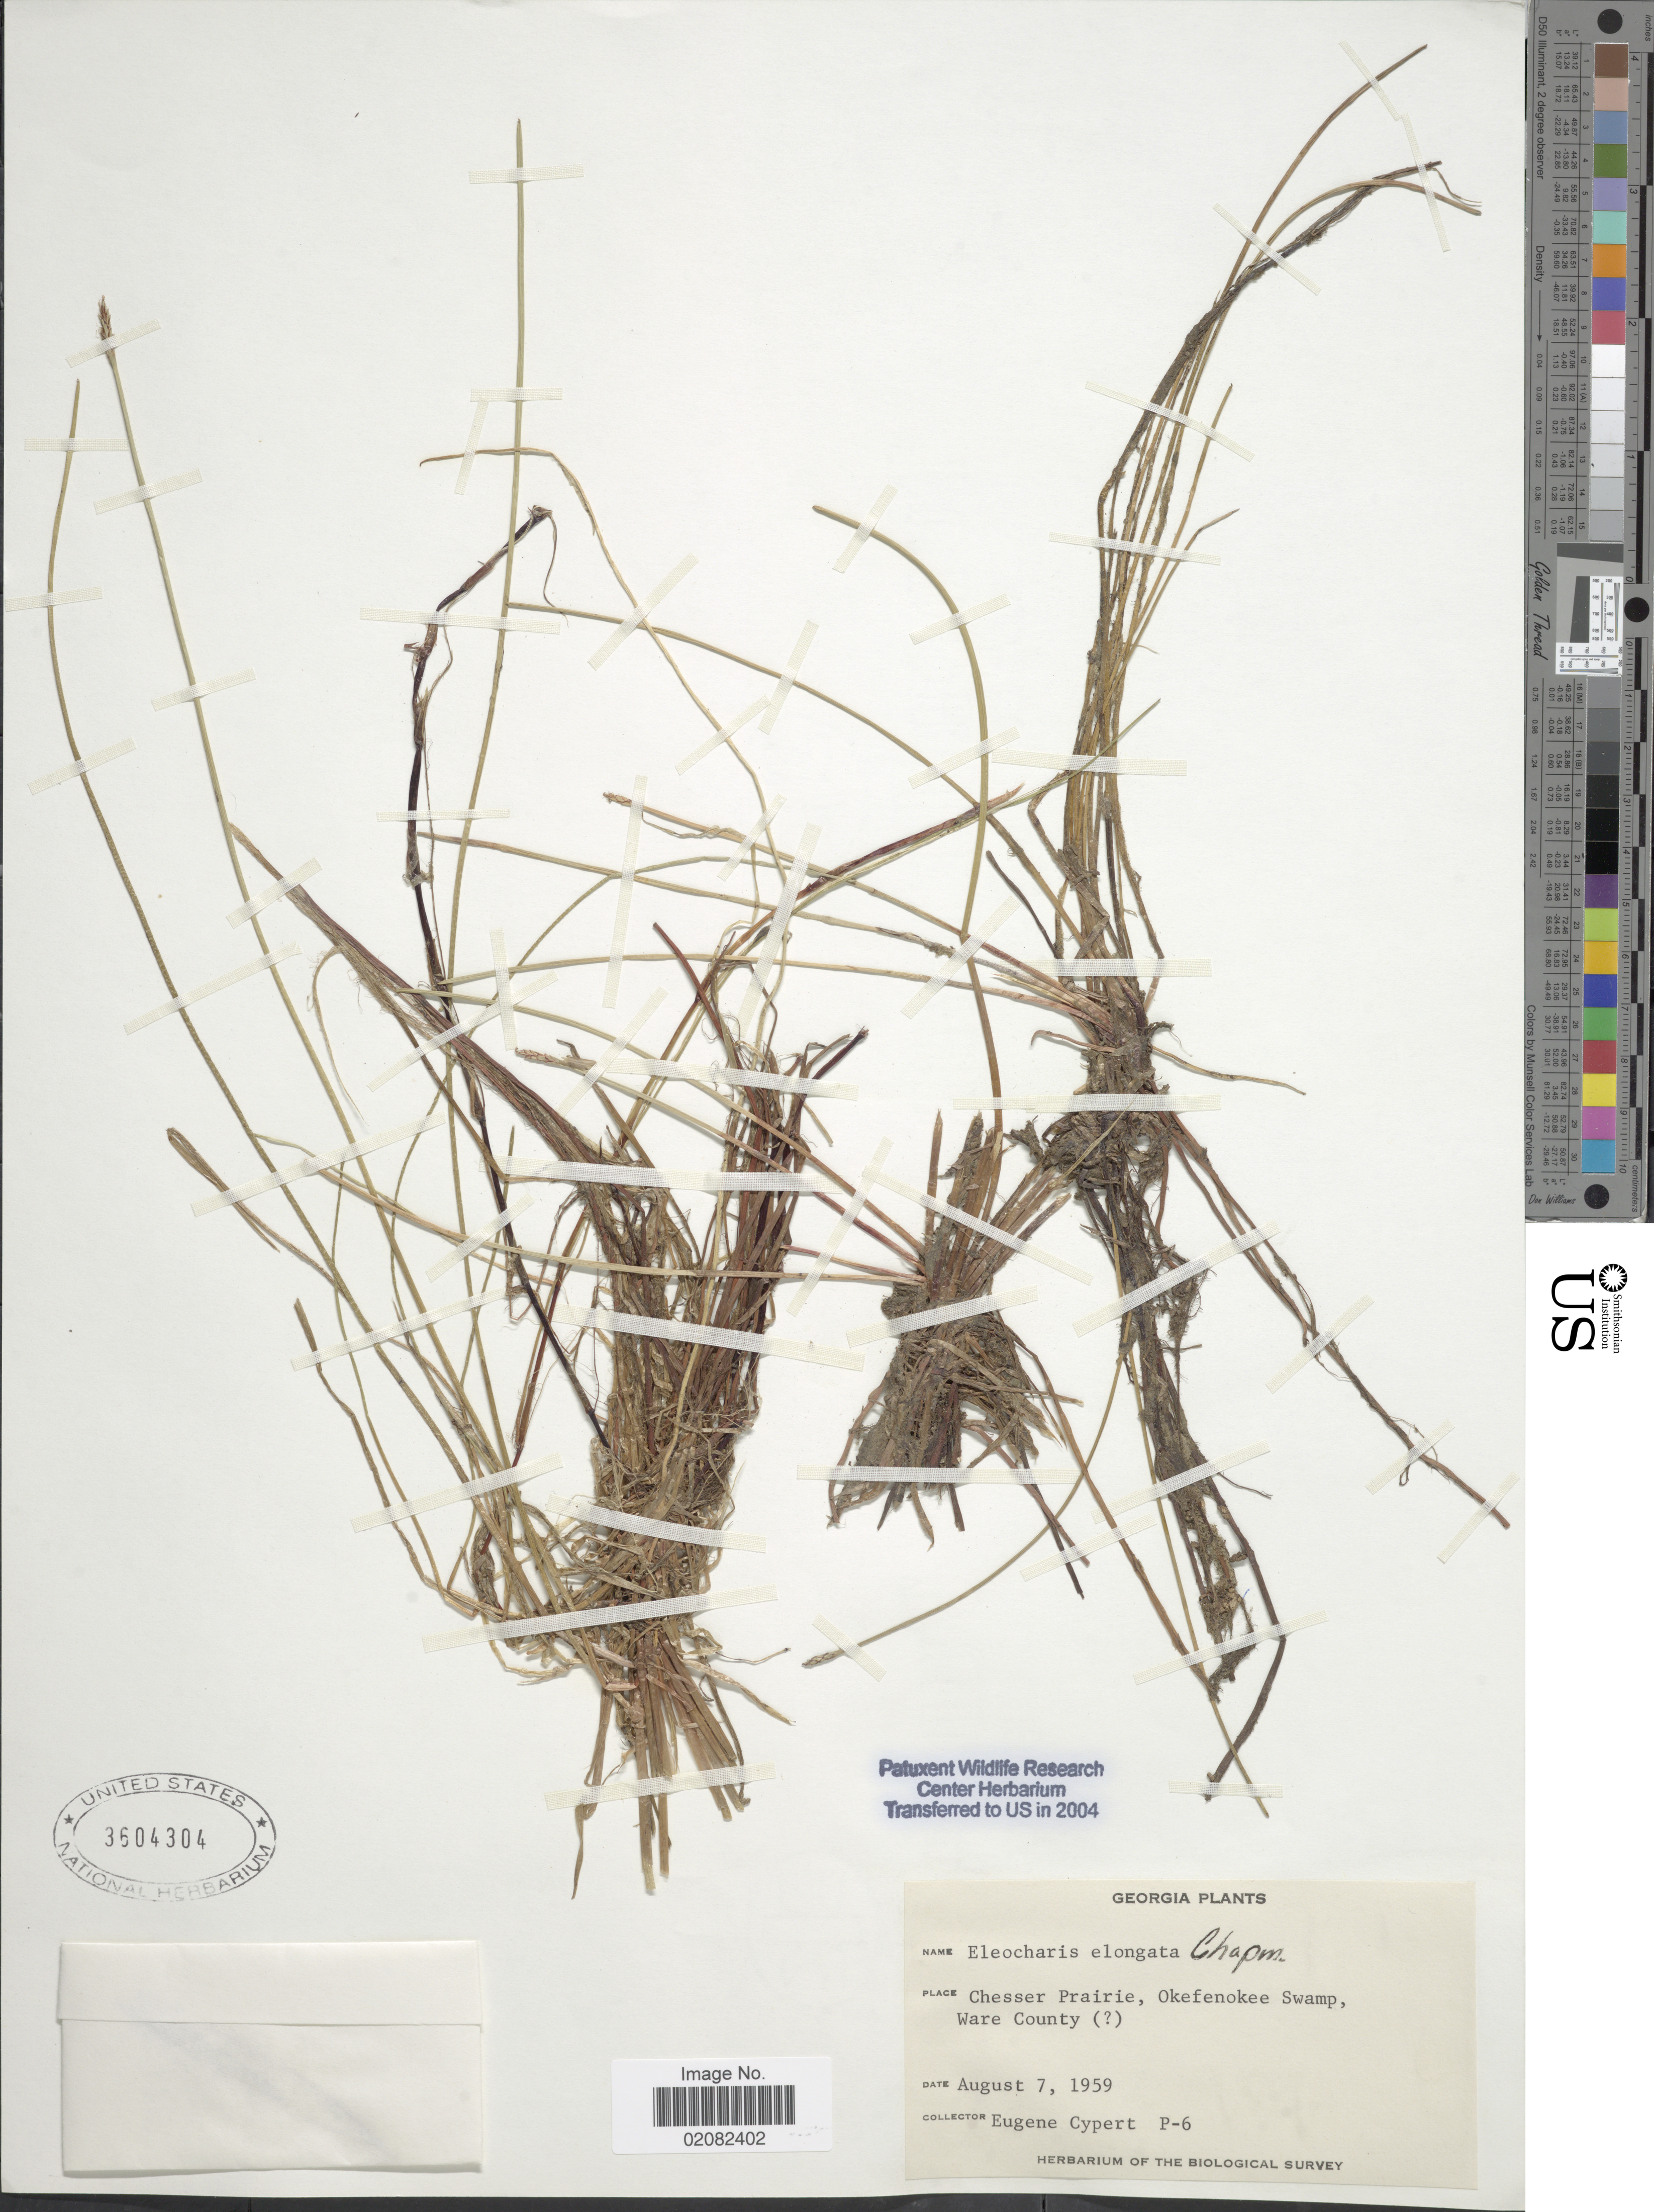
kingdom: Plantae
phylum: Tracheophyta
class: Liliopsida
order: Poales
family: Cyperaceae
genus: Eleocharis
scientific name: Eleocharis elongata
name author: Chapm.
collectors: E. Cypert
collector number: P-6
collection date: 1959-08-07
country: United States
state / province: Georgia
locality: Chesser Prairie, Okefenokee Swamp, Ware County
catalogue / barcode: US 3604304